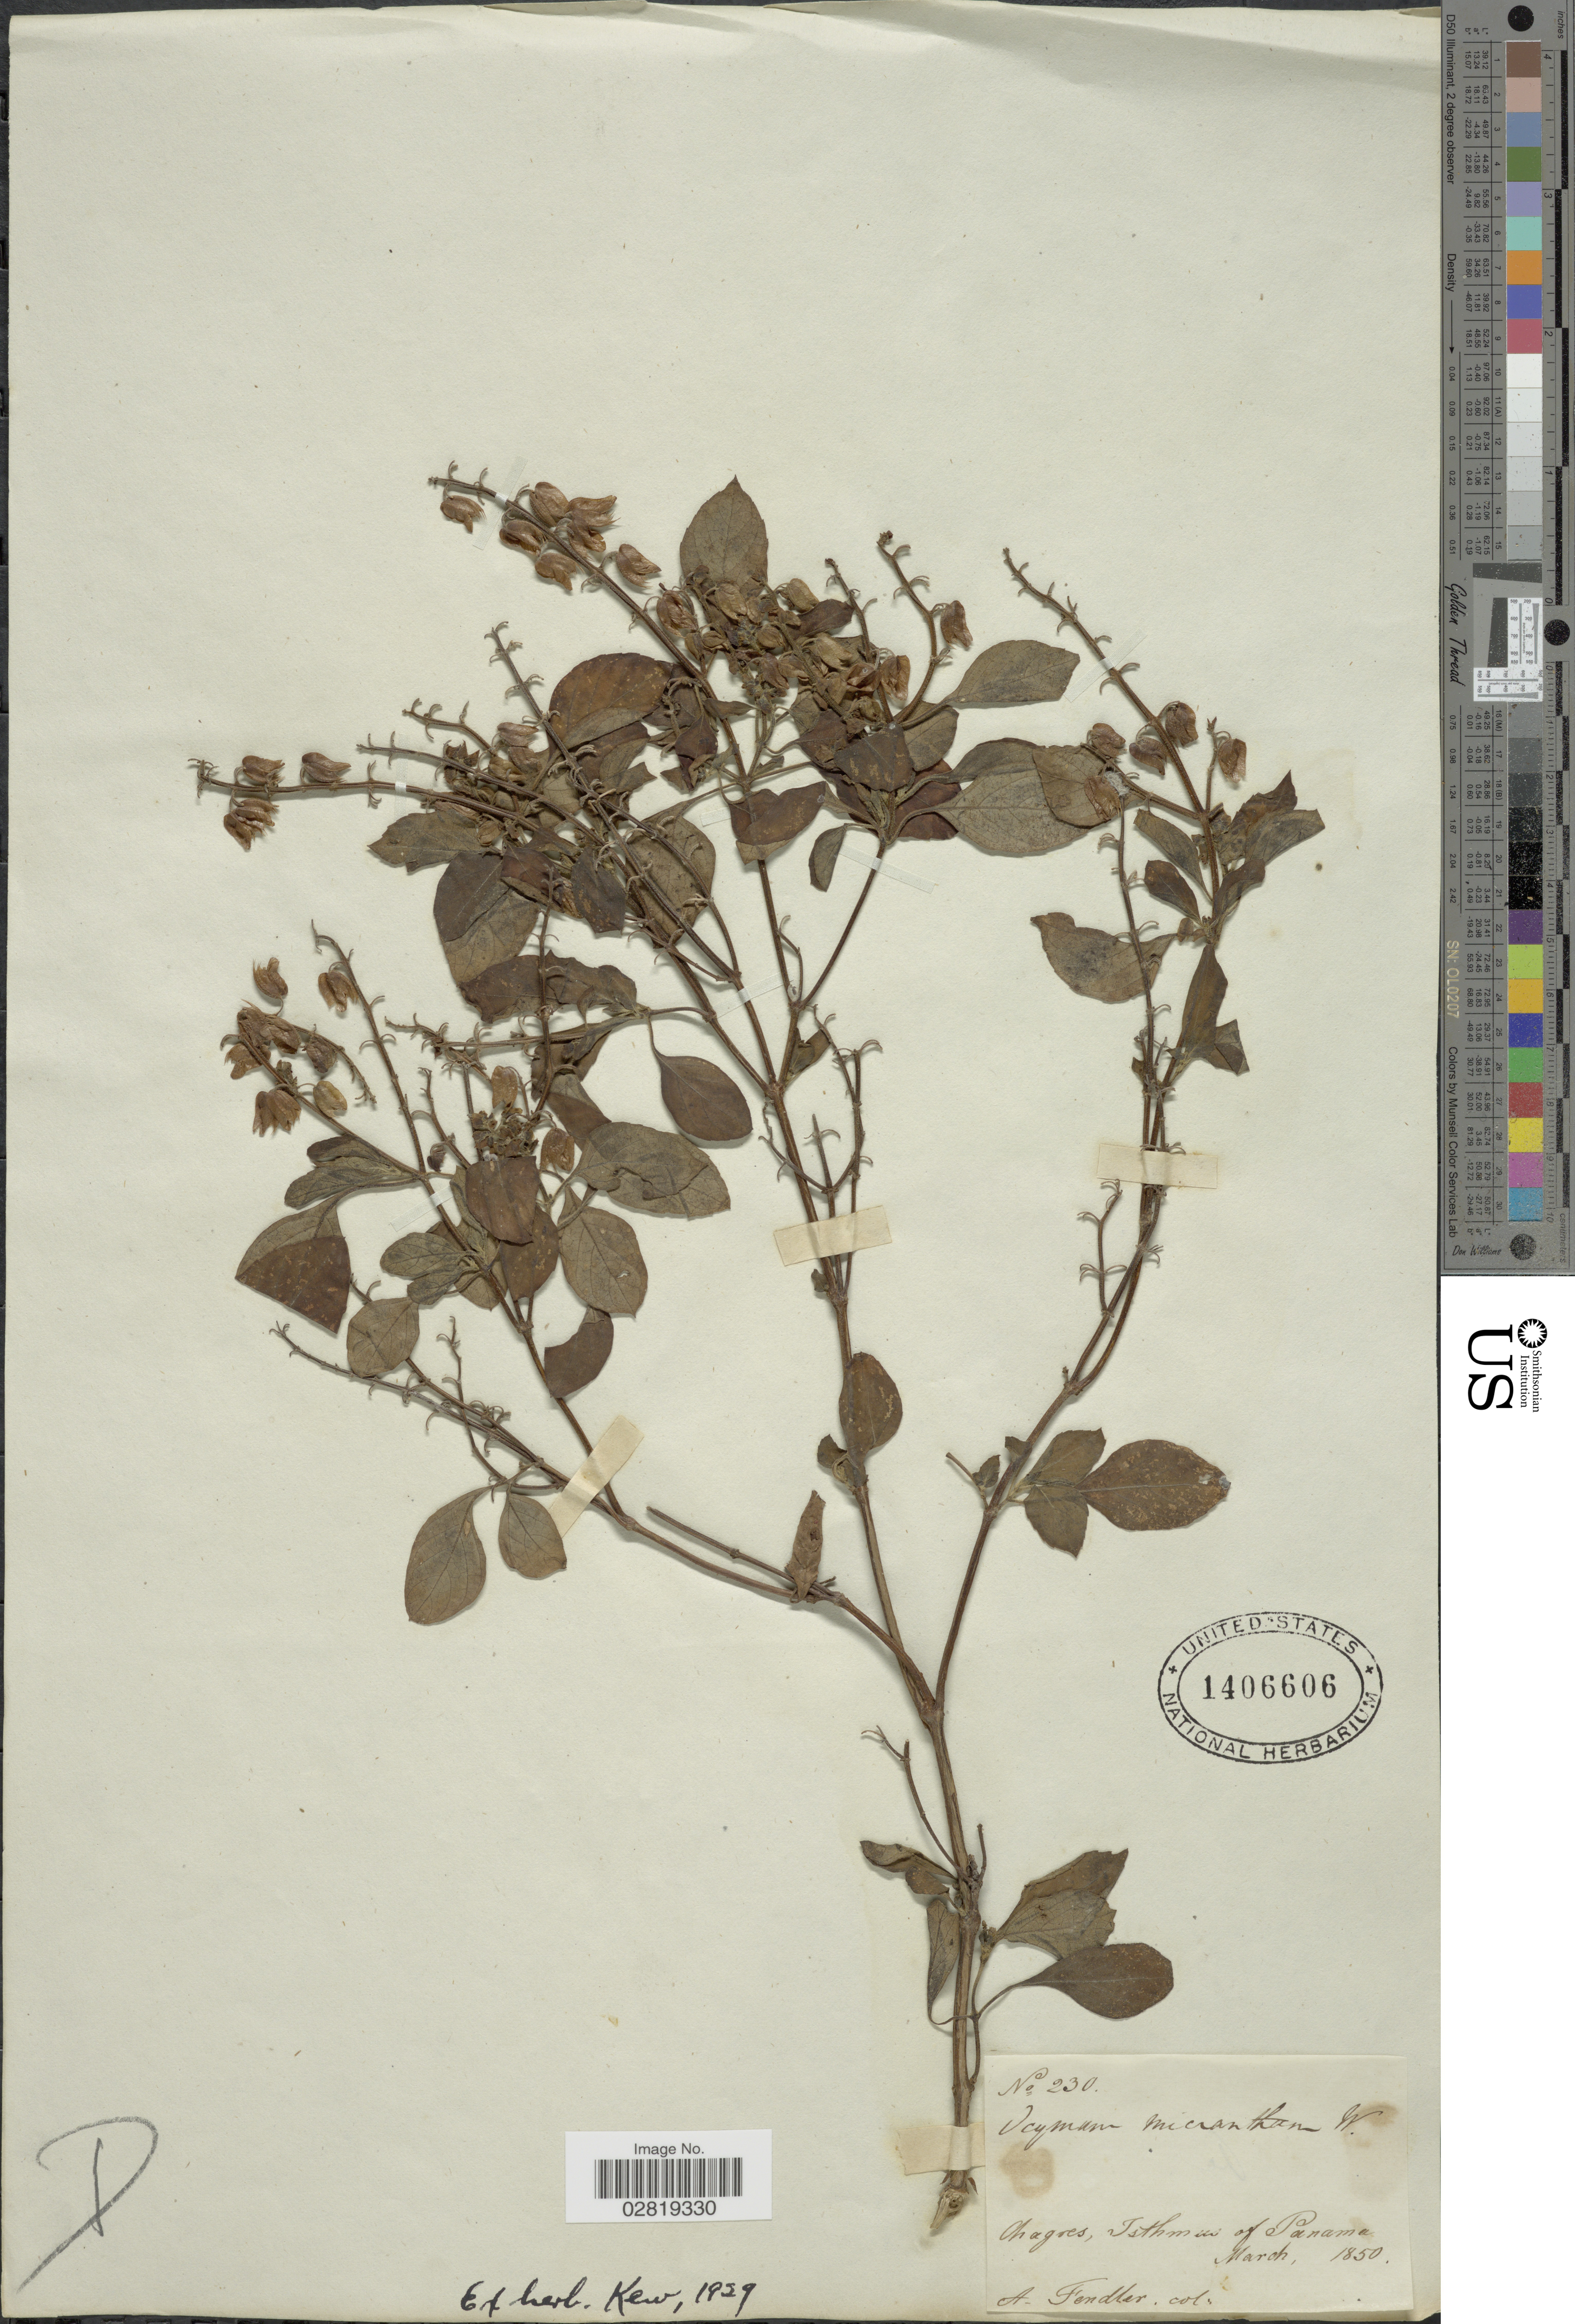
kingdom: Plantae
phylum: Tracheophyta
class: Magnoliopsida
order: Lamiales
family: Lamiaceae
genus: Ocimum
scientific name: Ocimum campechianum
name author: Mill.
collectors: A. Fendler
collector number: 230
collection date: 1850-03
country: Panama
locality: Chagres, Isthmus of Panama.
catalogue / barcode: US 1406606